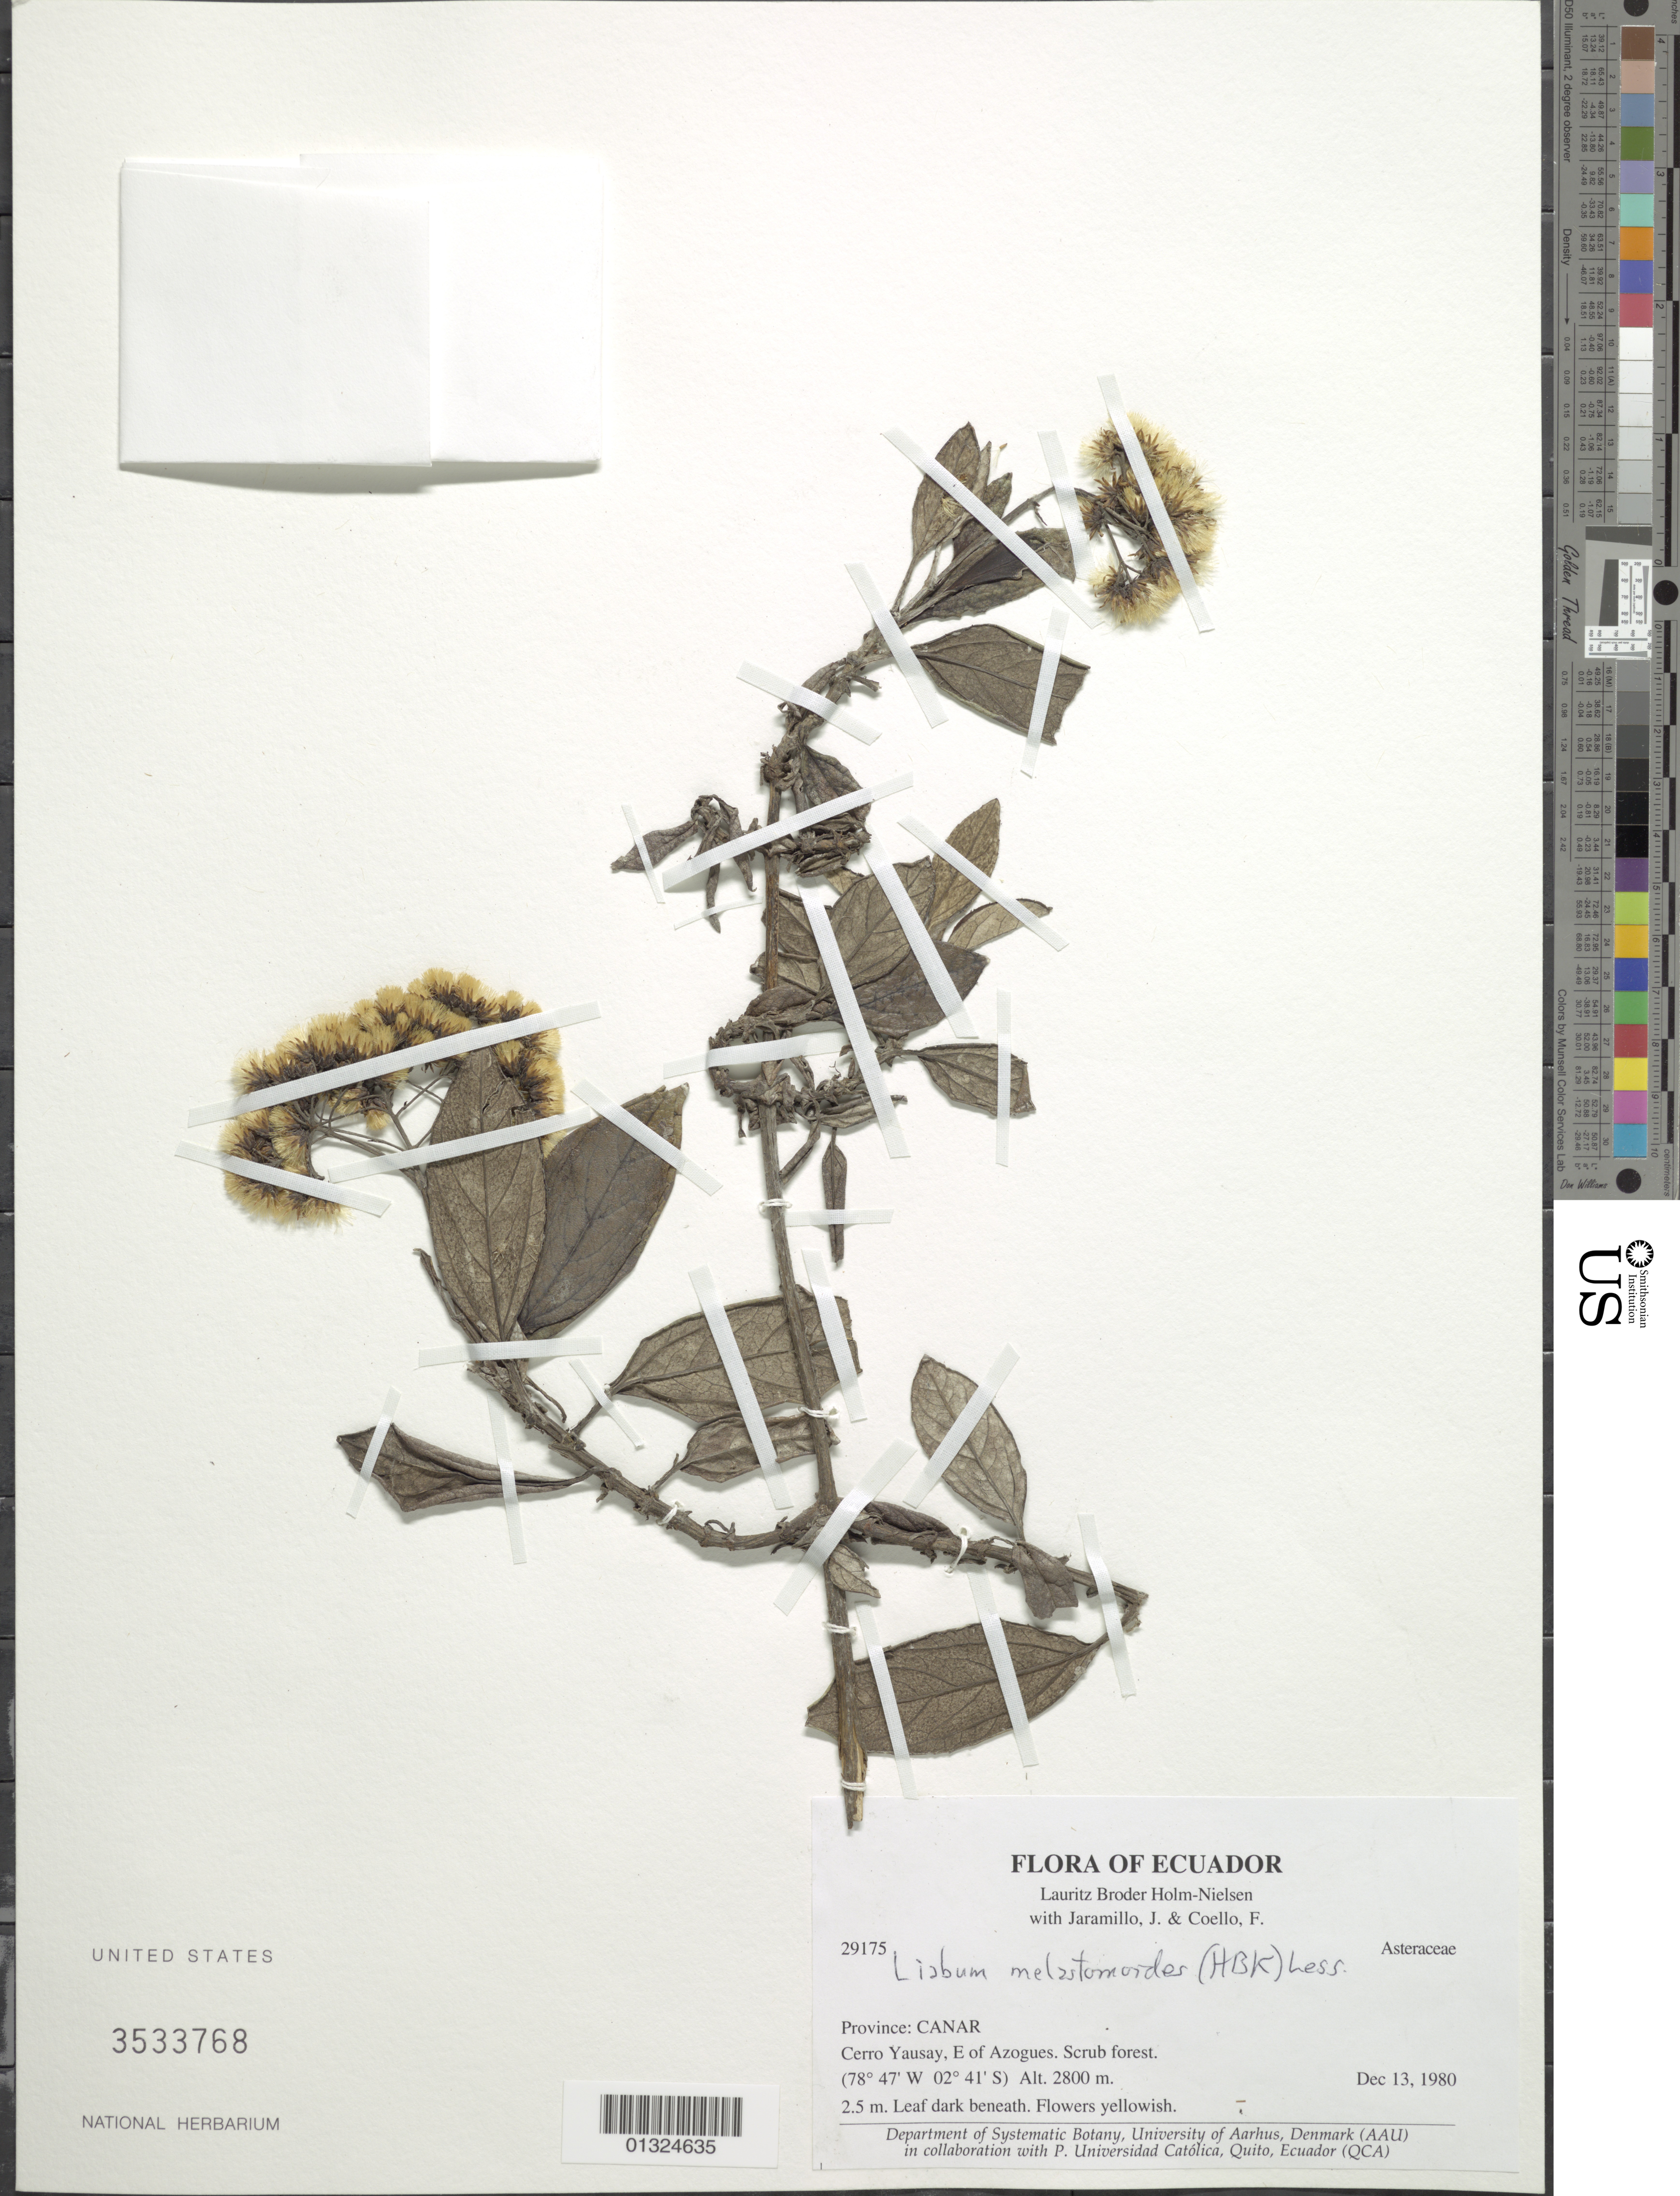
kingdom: Plantae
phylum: Tracheophyta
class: Magnoliopsida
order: Asterales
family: Asteraceae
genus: Liabum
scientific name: Liabum melastomoides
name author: (Kunth) Less.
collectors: L. B. Holm-Nielsen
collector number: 29175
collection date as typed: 13 Dec 1980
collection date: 1980-12-13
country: Ecuador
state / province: Cañar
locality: Between Rivera and Pindilig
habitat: Scrub forest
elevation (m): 2800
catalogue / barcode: US 3533768